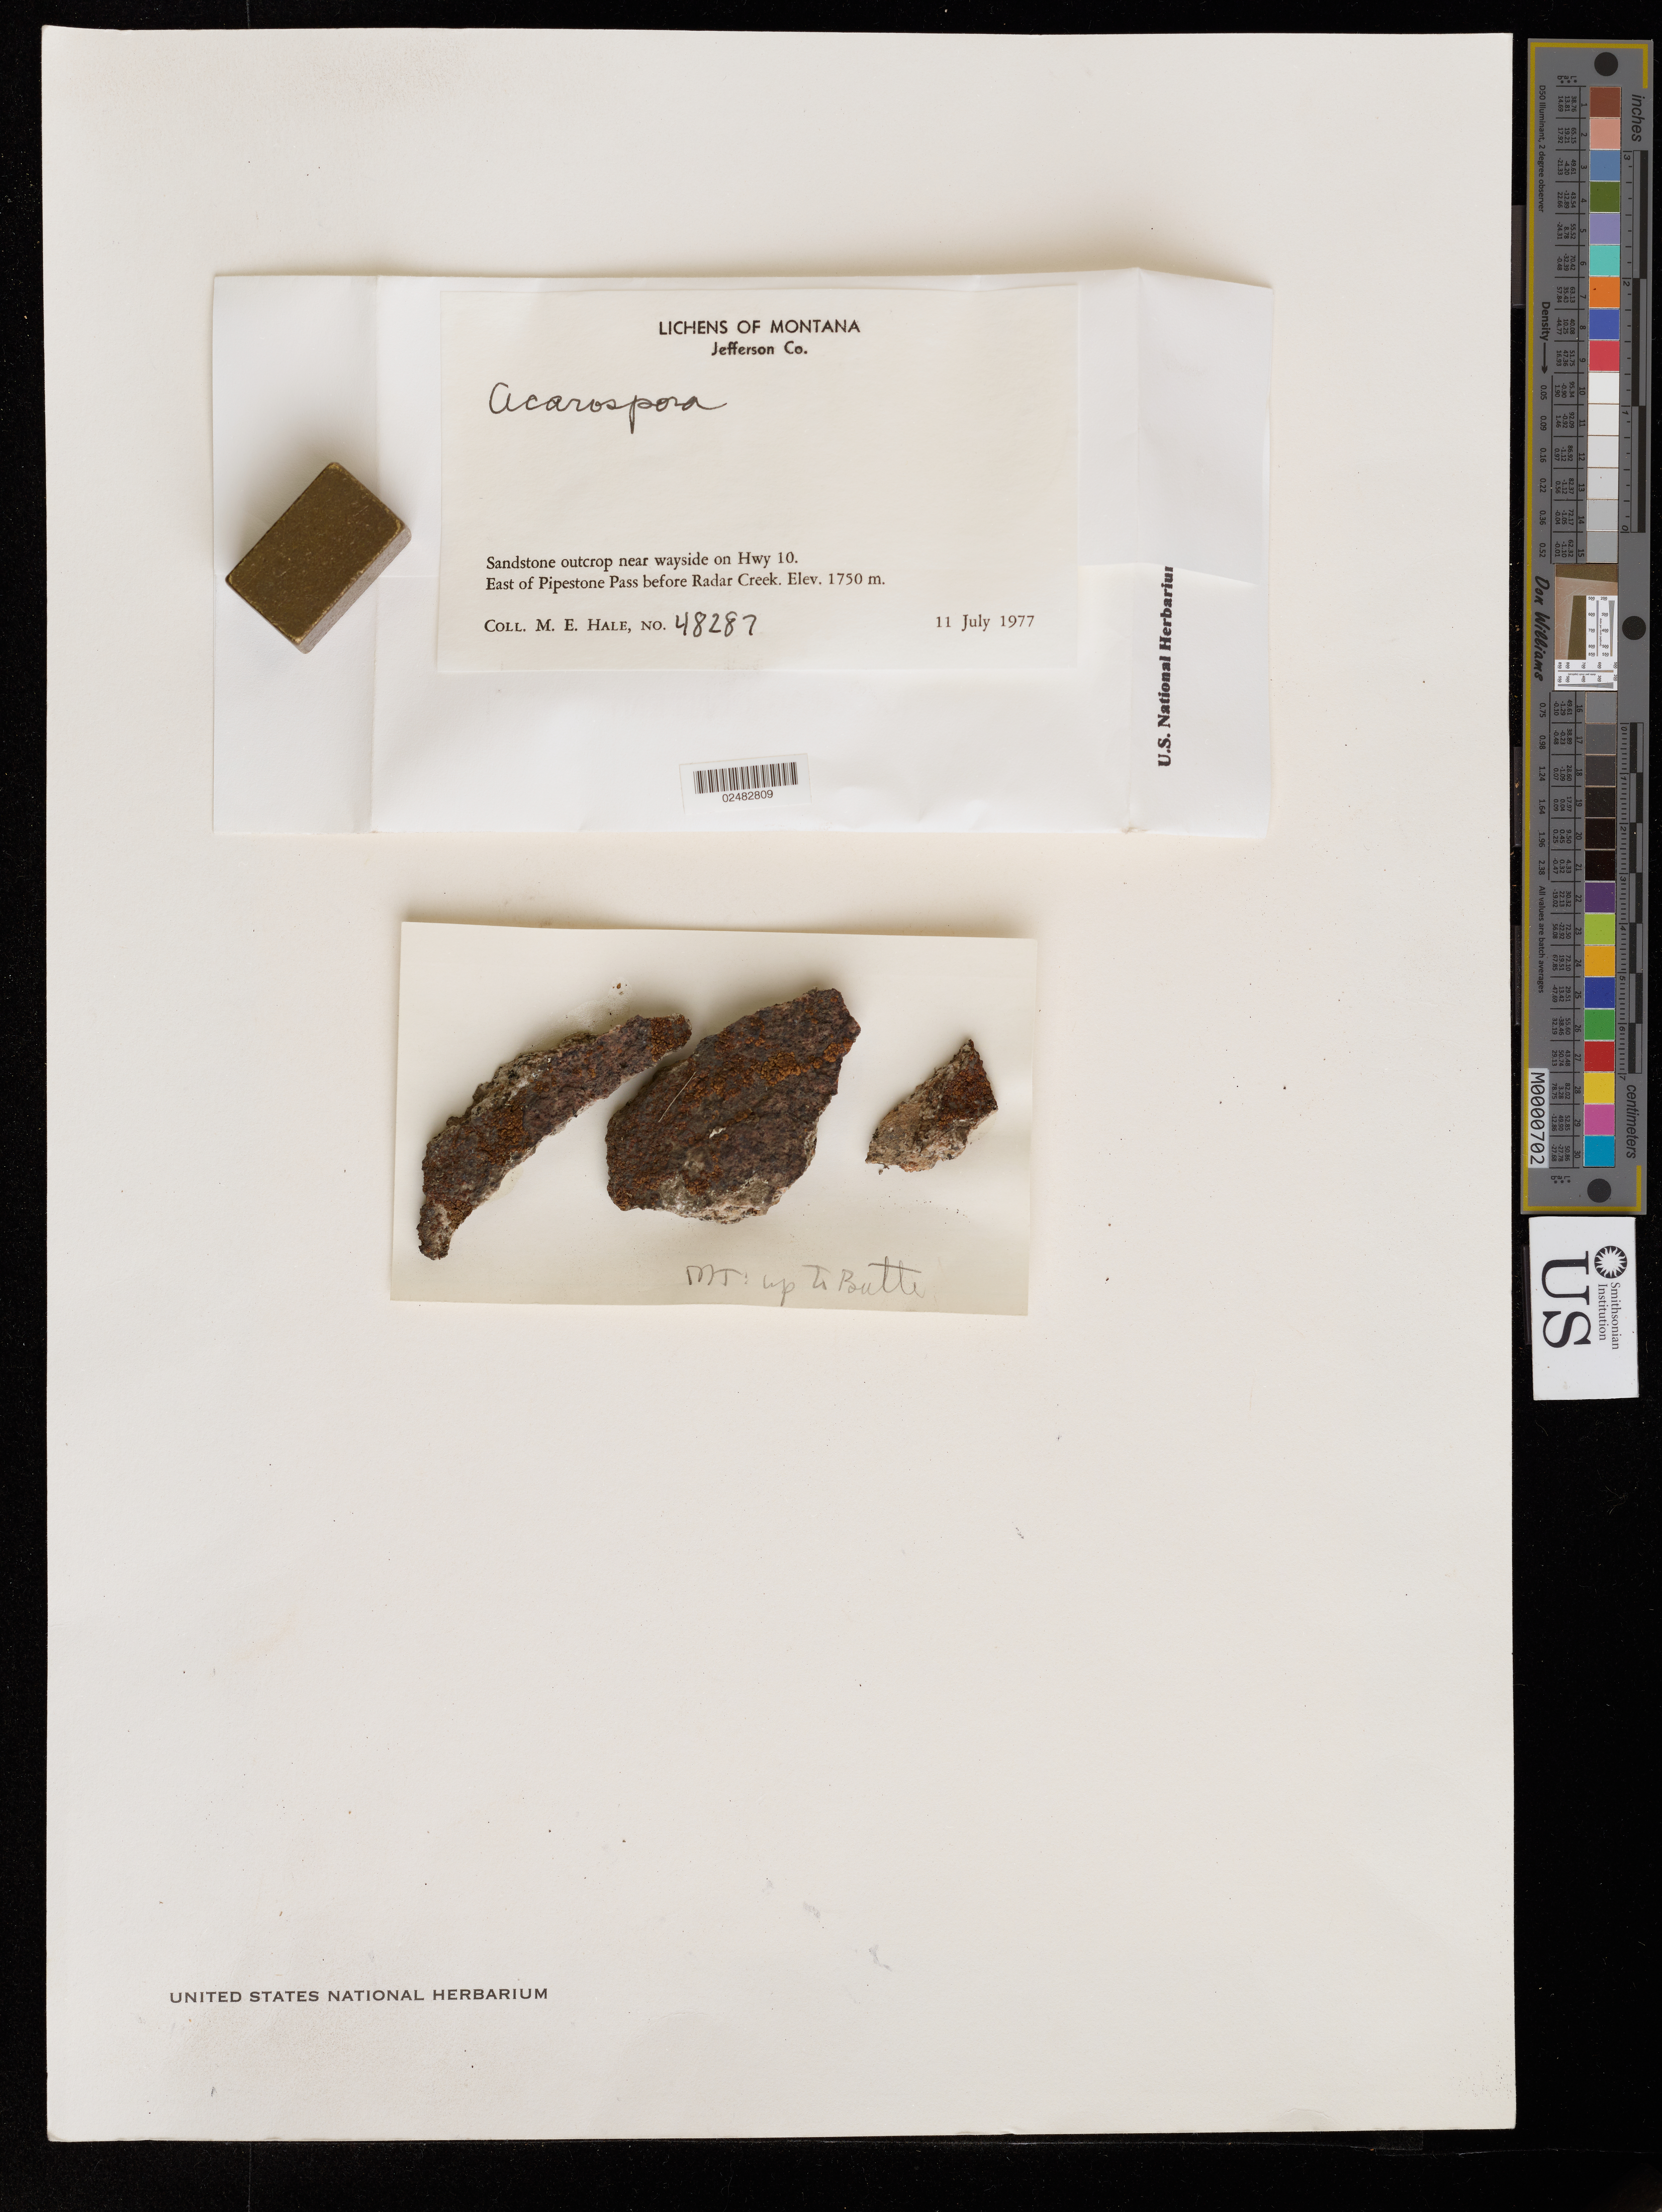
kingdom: Fungi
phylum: Ascomycota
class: Lecanoromycetes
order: Acarosporales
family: Acarosporaceae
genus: Acarospora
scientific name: Acarospora sp.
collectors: M. Hale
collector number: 48287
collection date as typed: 11 Jul 1977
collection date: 1977-07-11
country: United States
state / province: Montana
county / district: Jefferson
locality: E of pipestone pass before radar creek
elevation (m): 1750